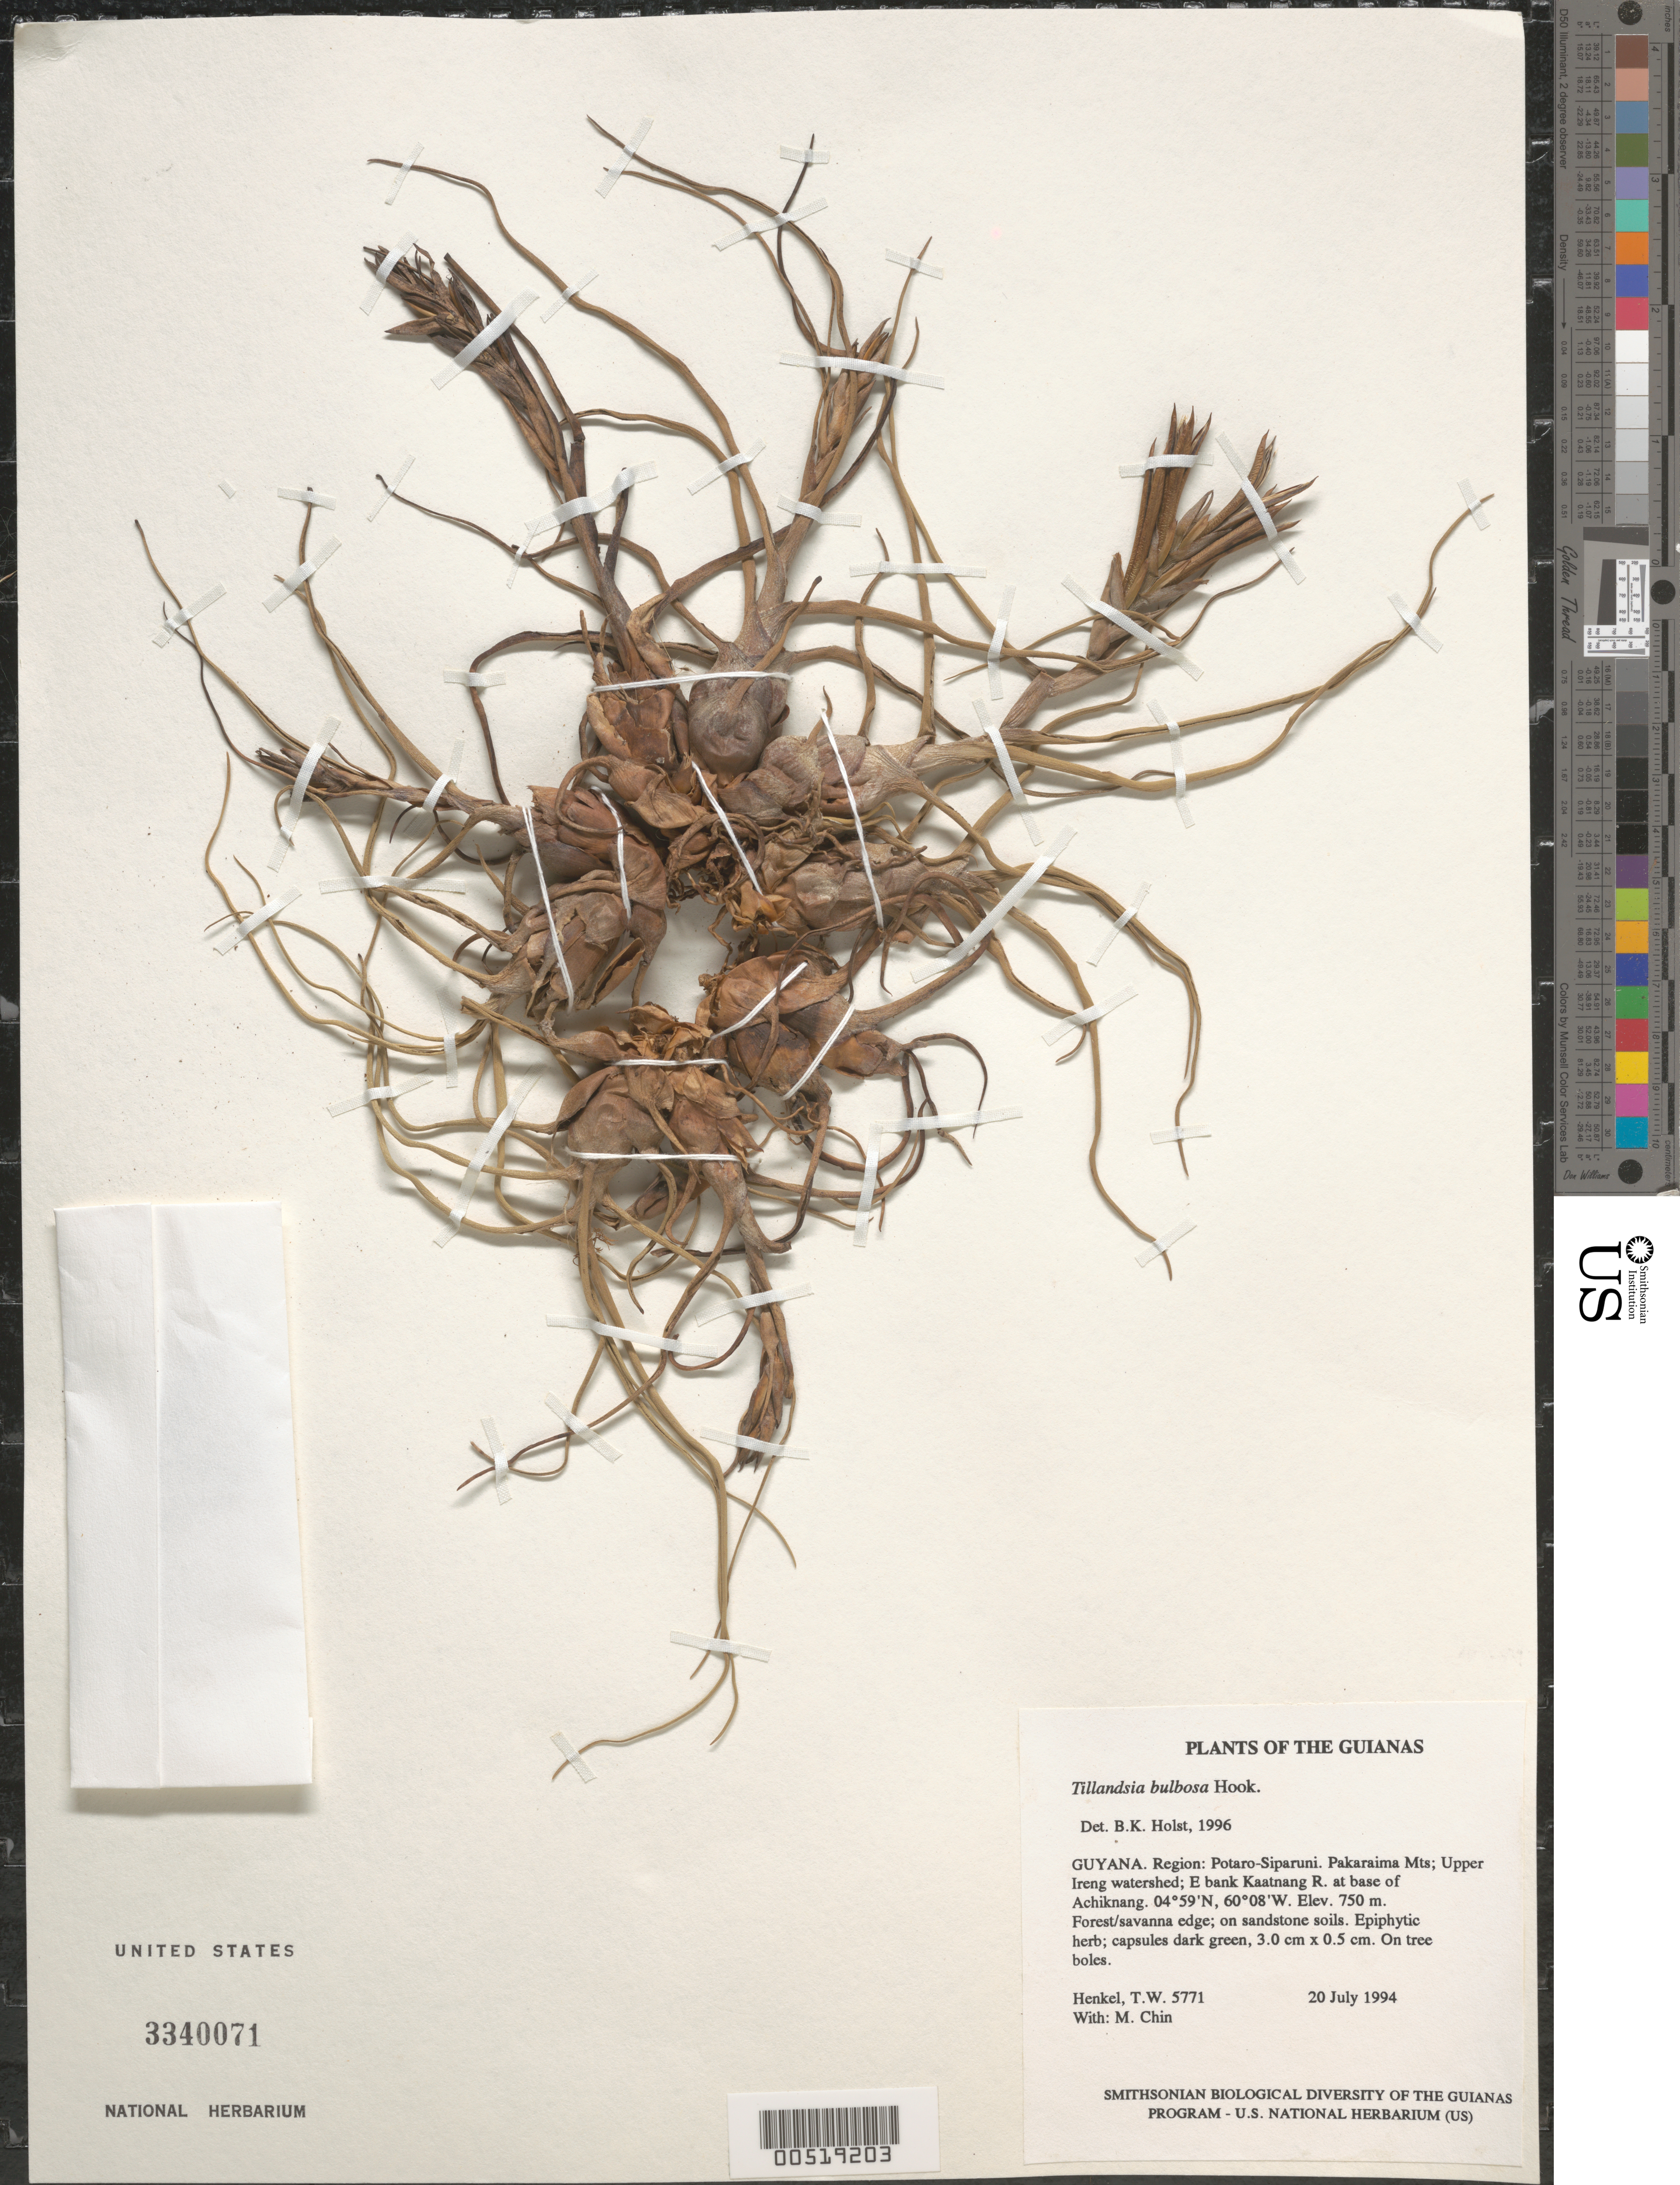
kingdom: Plantae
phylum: Tracheophyta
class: Liliopsida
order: Poales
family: Bromeliaceae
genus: Tillandsia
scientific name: Tillandsia bulbosa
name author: Hook.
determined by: Holst, Bruce K.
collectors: T. Henkel & M. Chin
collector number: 5771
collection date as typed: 20 July 1994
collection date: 1994-07-20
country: Guyana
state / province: Potaro-Siparuni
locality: Pakaraima Mts; Upper Ireng watershed; E bank Kaatnang R. at base of Achiknang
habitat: Forest/savanna edge; on sandstone soils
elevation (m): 750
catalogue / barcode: US 3340071